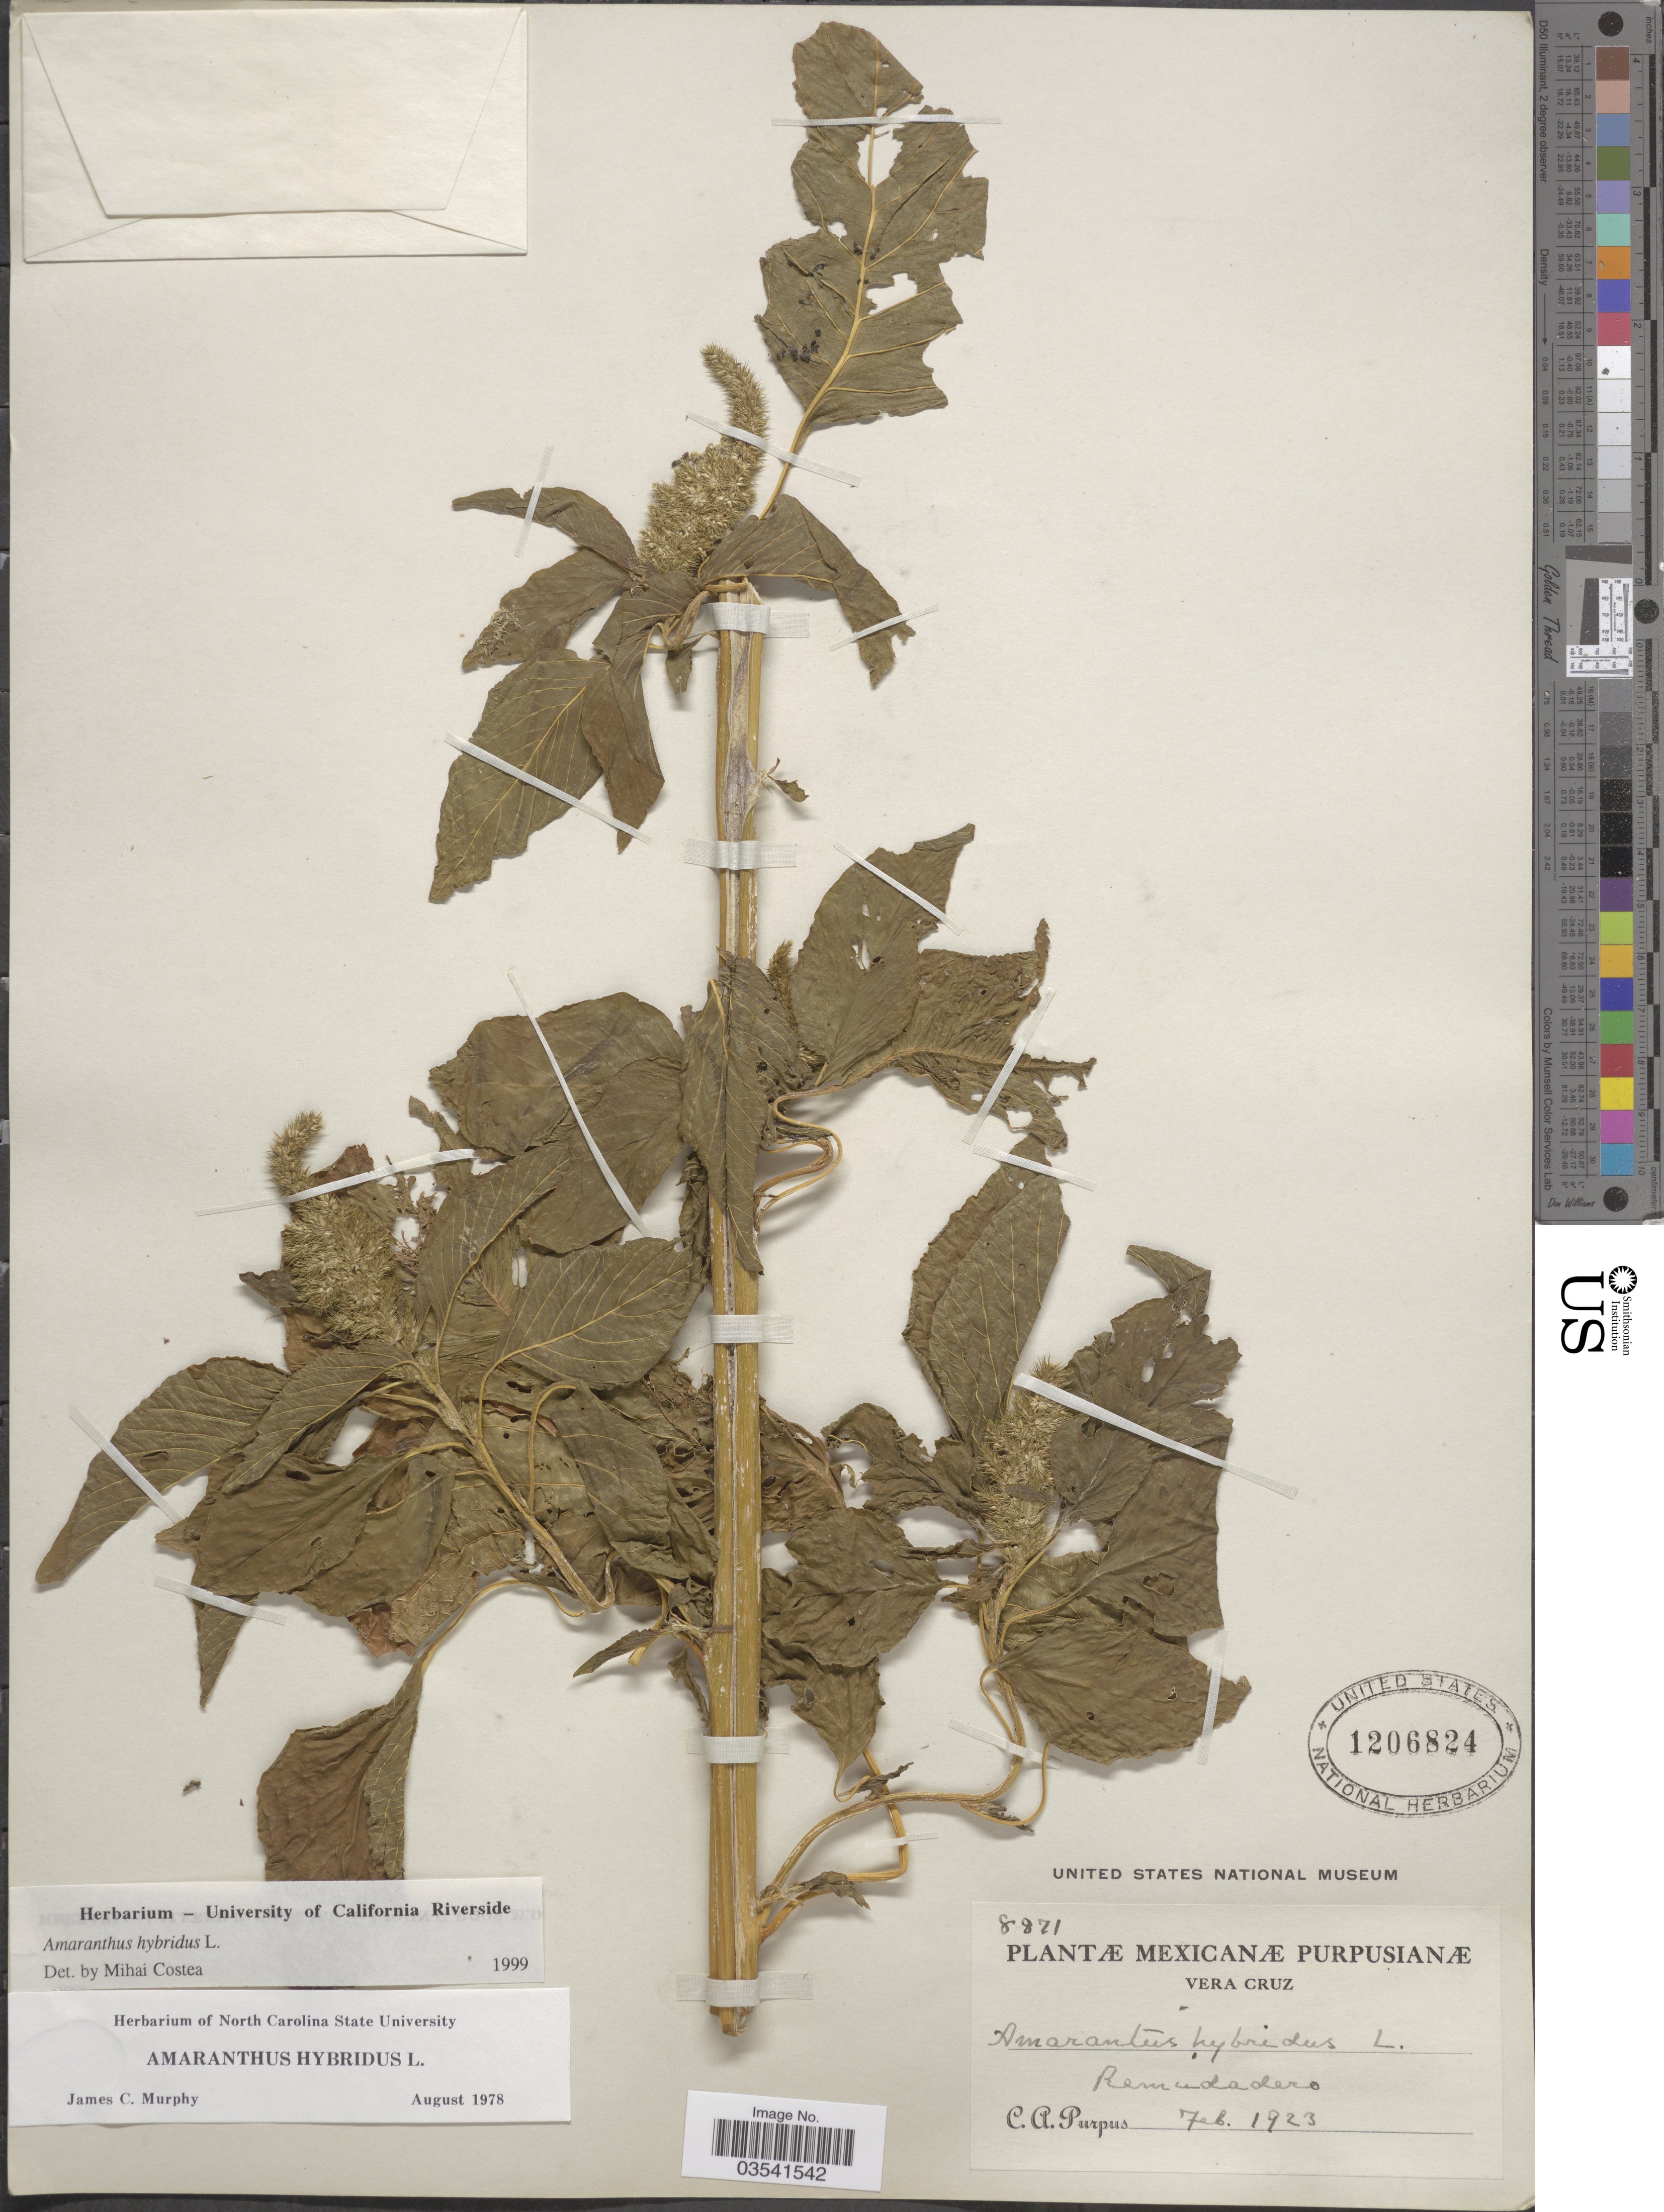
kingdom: Plantae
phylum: Tracheophyta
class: Magnoliopsida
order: Caryophyllales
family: Amaranthaceae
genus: Amaranthus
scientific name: Amaranthus hybridus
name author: L.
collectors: C. A. Purpus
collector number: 8871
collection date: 1923-02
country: Mexico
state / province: Veracruz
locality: Vera Cruz. Remudadero.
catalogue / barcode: US 1206824